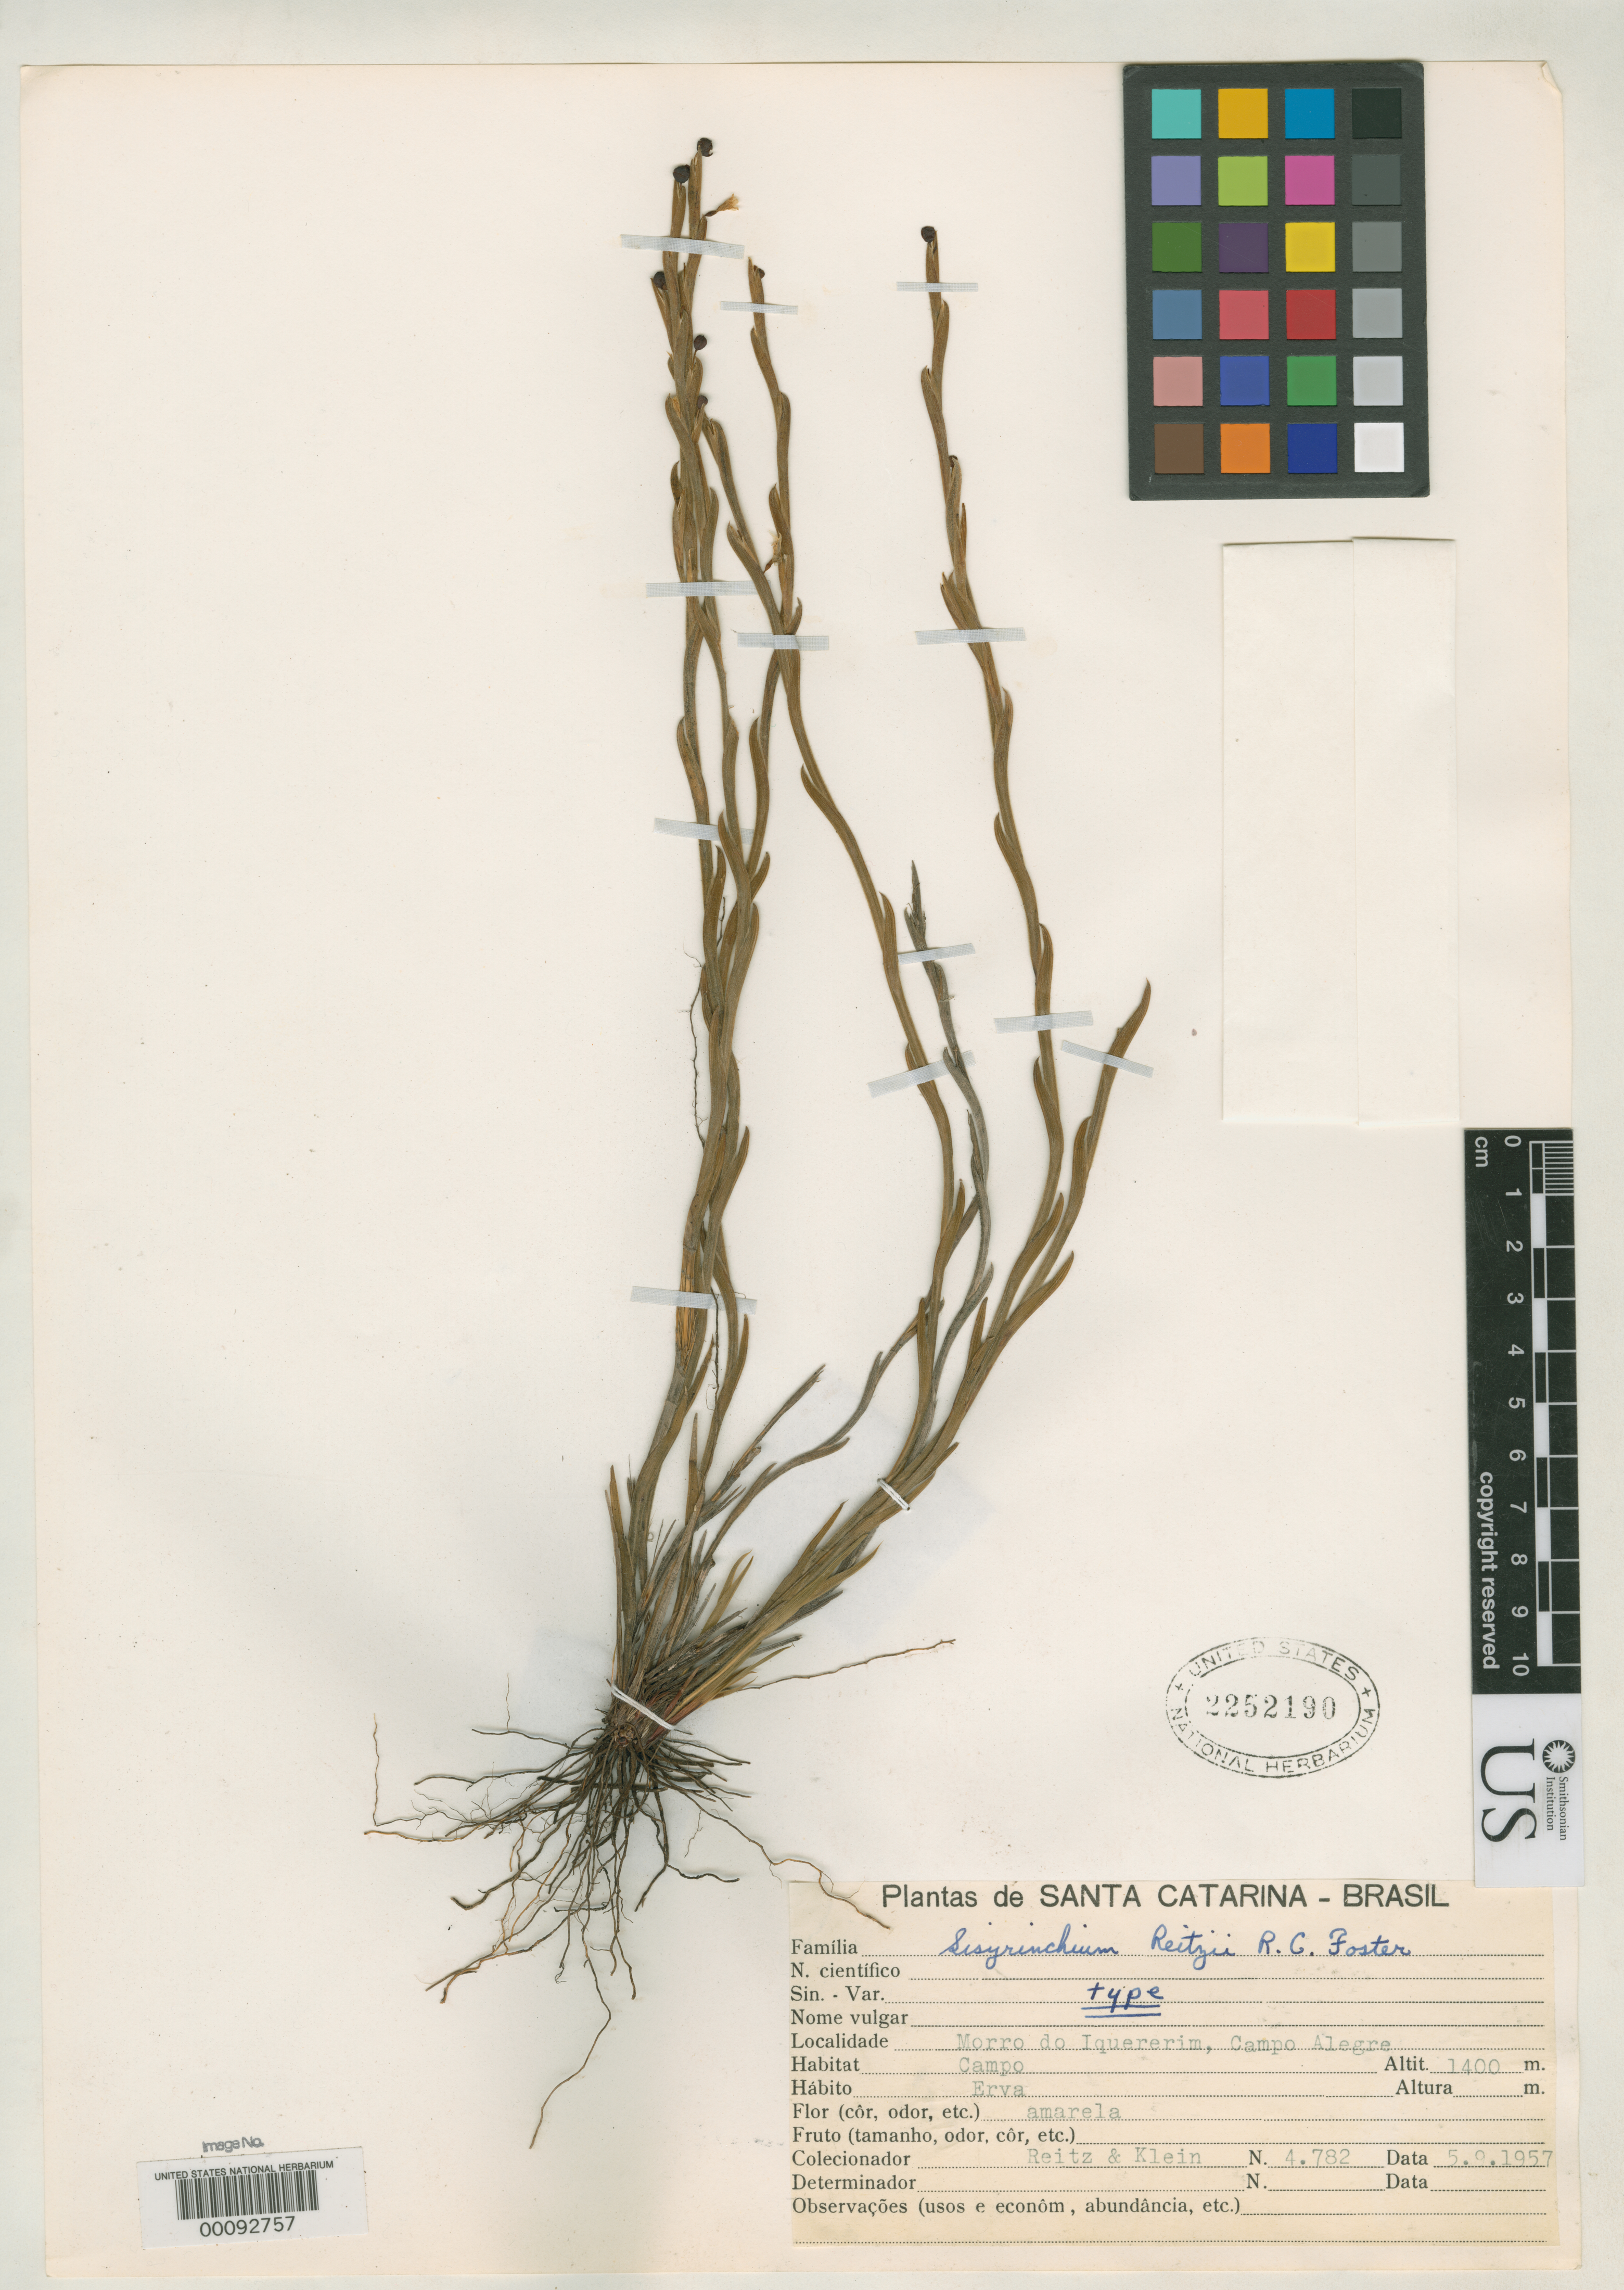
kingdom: Plantae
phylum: Tracheophyta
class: Liliopsida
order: Asparagales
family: Iridaceae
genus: Sisyrinchium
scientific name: Sisyrinchium reitzii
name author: R.C. Foster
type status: Holotype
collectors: R. Reitz & R. M. Klein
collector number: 4782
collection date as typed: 1957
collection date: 1957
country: Brazil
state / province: Santa Catarina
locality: Morro do Iquererim, Campo Alegre.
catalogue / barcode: US 2252190